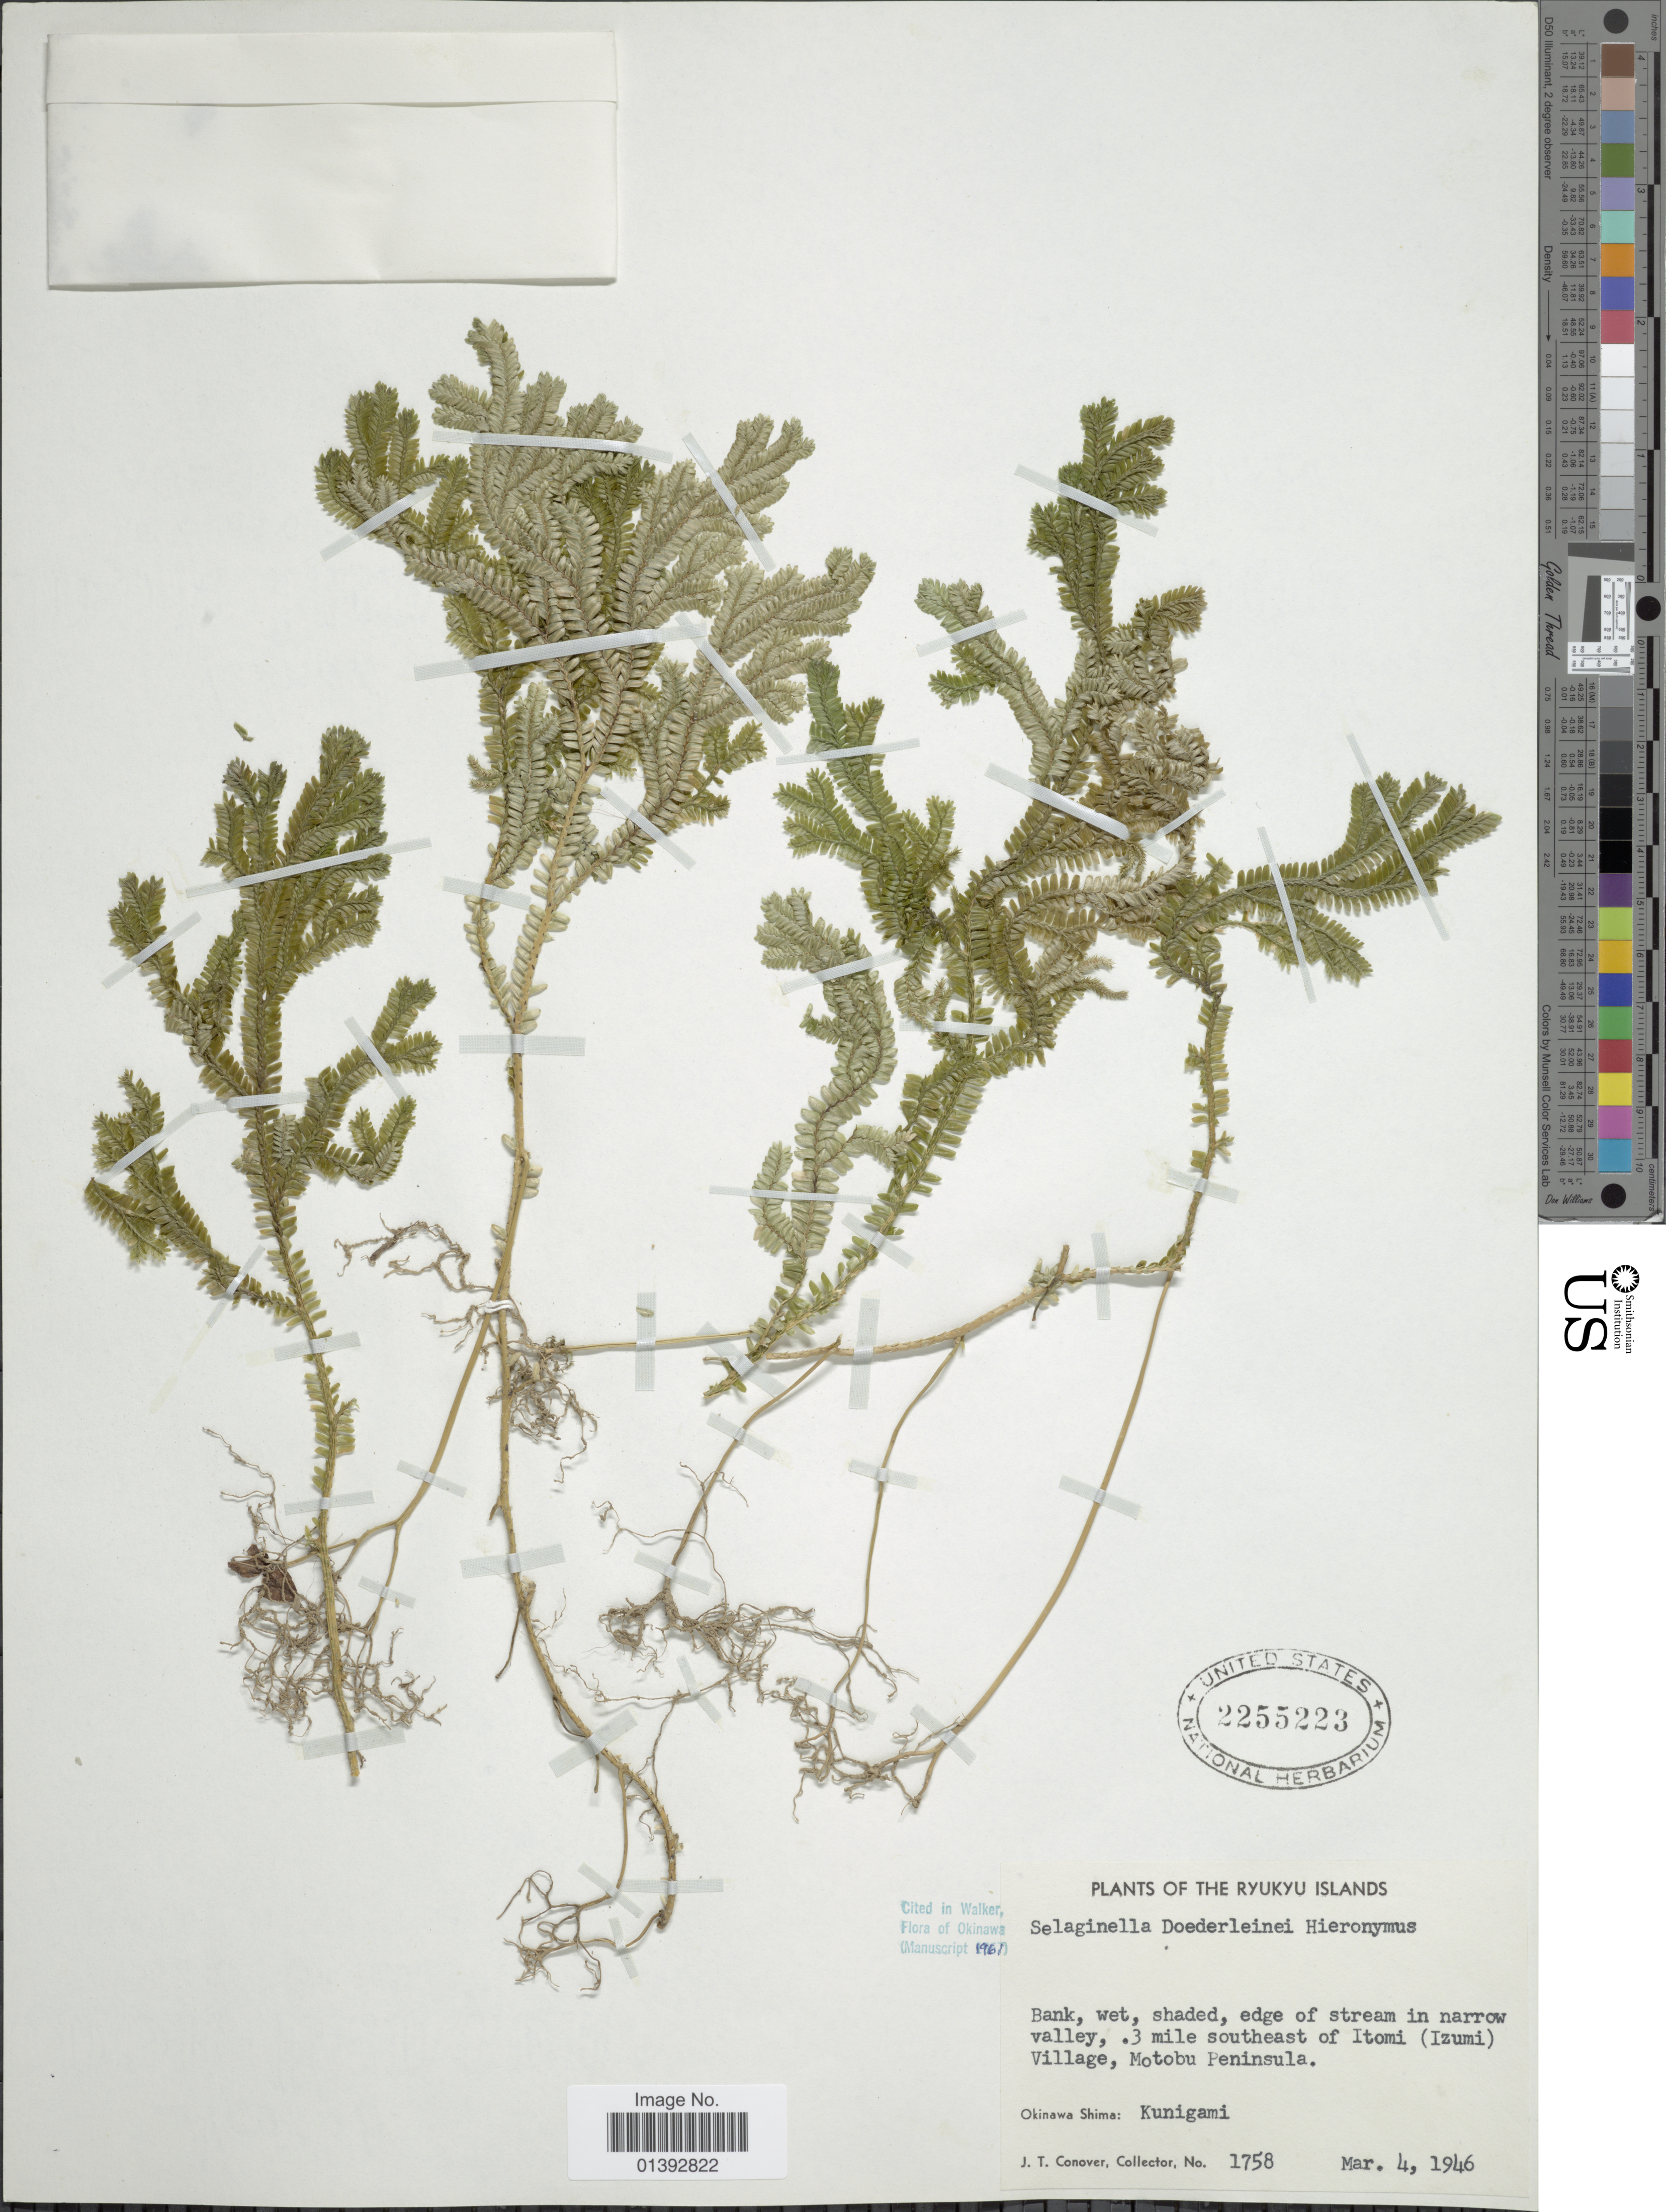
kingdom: Plantae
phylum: Tracheophyta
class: Lycopodiopsida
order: Selaginellales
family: Selaginellaceae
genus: Selaginella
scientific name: Selaginella doederleinii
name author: Hieron.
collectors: J. T. Conover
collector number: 1758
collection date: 1946-03-04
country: Japan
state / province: Okinawa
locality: Ryukyu Islands, 3 mile southwest of Itomi (Izumi) Village, Motobu Peninsula, Okinawa Shima: Kunigami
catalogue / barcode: US 2255223